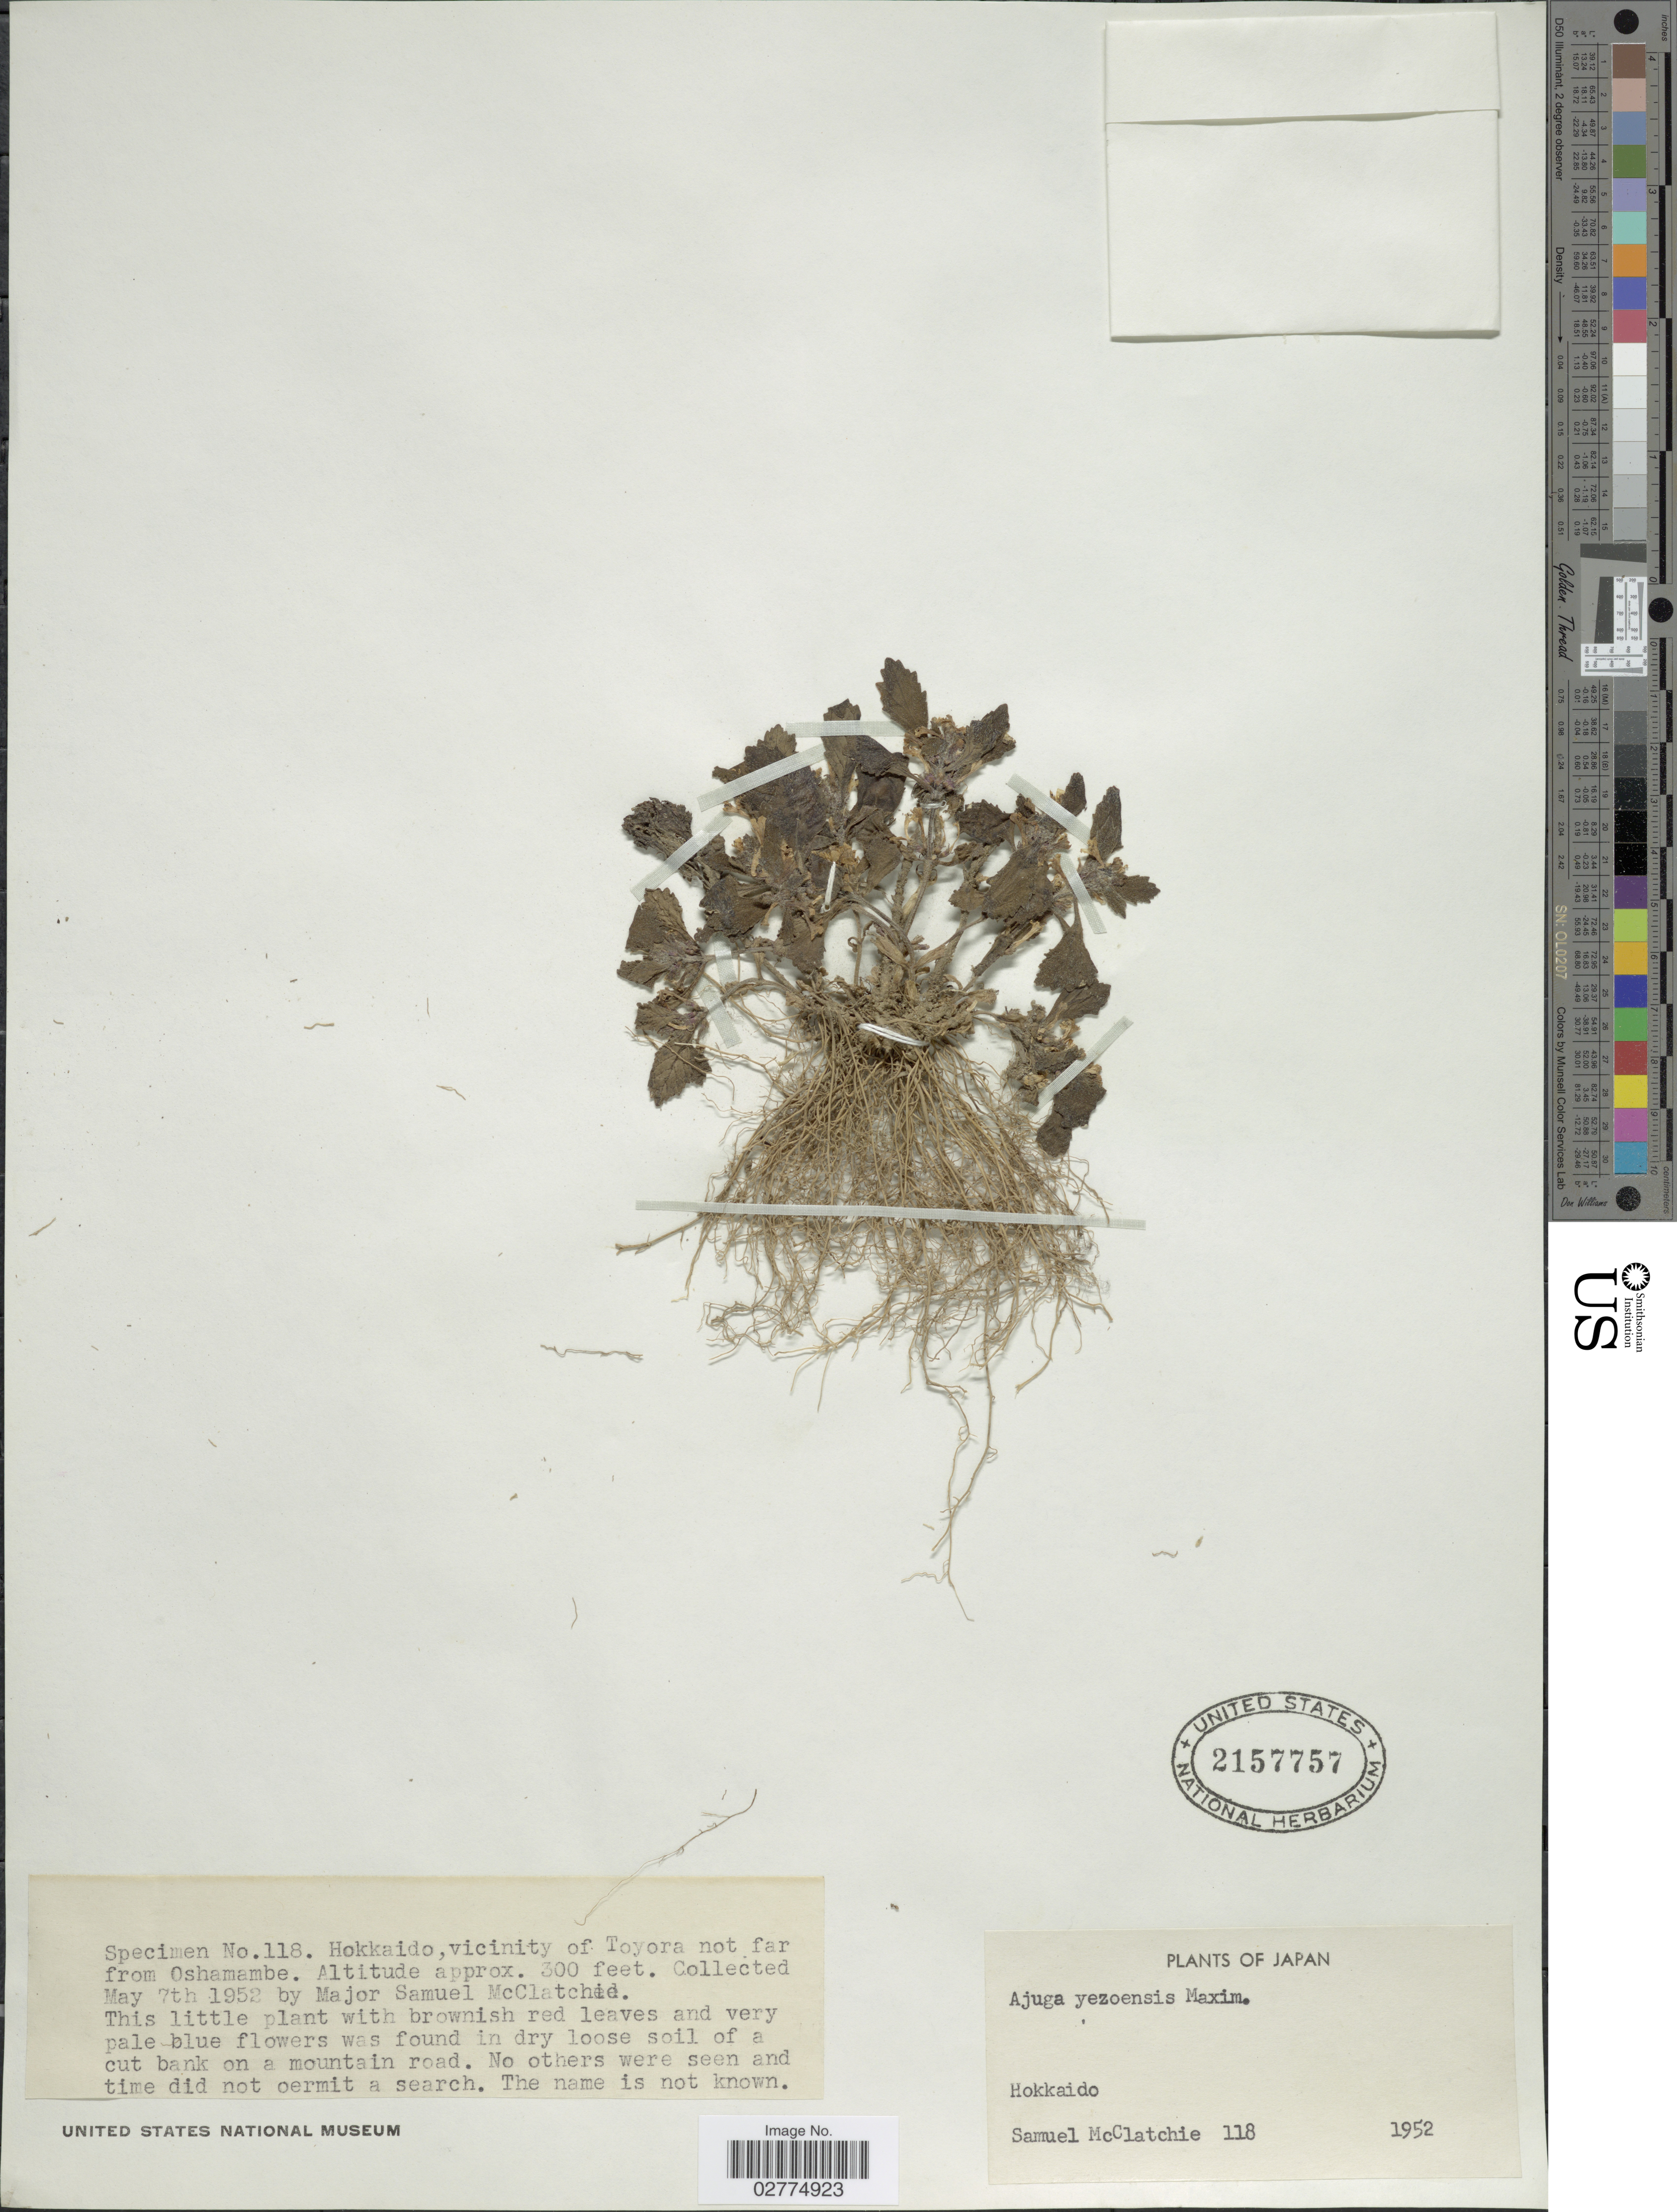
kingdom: Plantae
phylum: Tracheophyta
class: Magnoliopsida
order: Lamiales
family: Lamiaceae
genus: Ajuga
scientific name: Ajuga yesoensis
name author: Maxim. ex Franch. & Sav.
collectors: S. McClatchie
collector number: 118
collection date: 1952-05-07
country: Japan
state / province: Hokkaidō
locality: Vicinity of Toyora not far from Oshamambe.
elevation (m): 91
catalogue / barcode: US 2157757